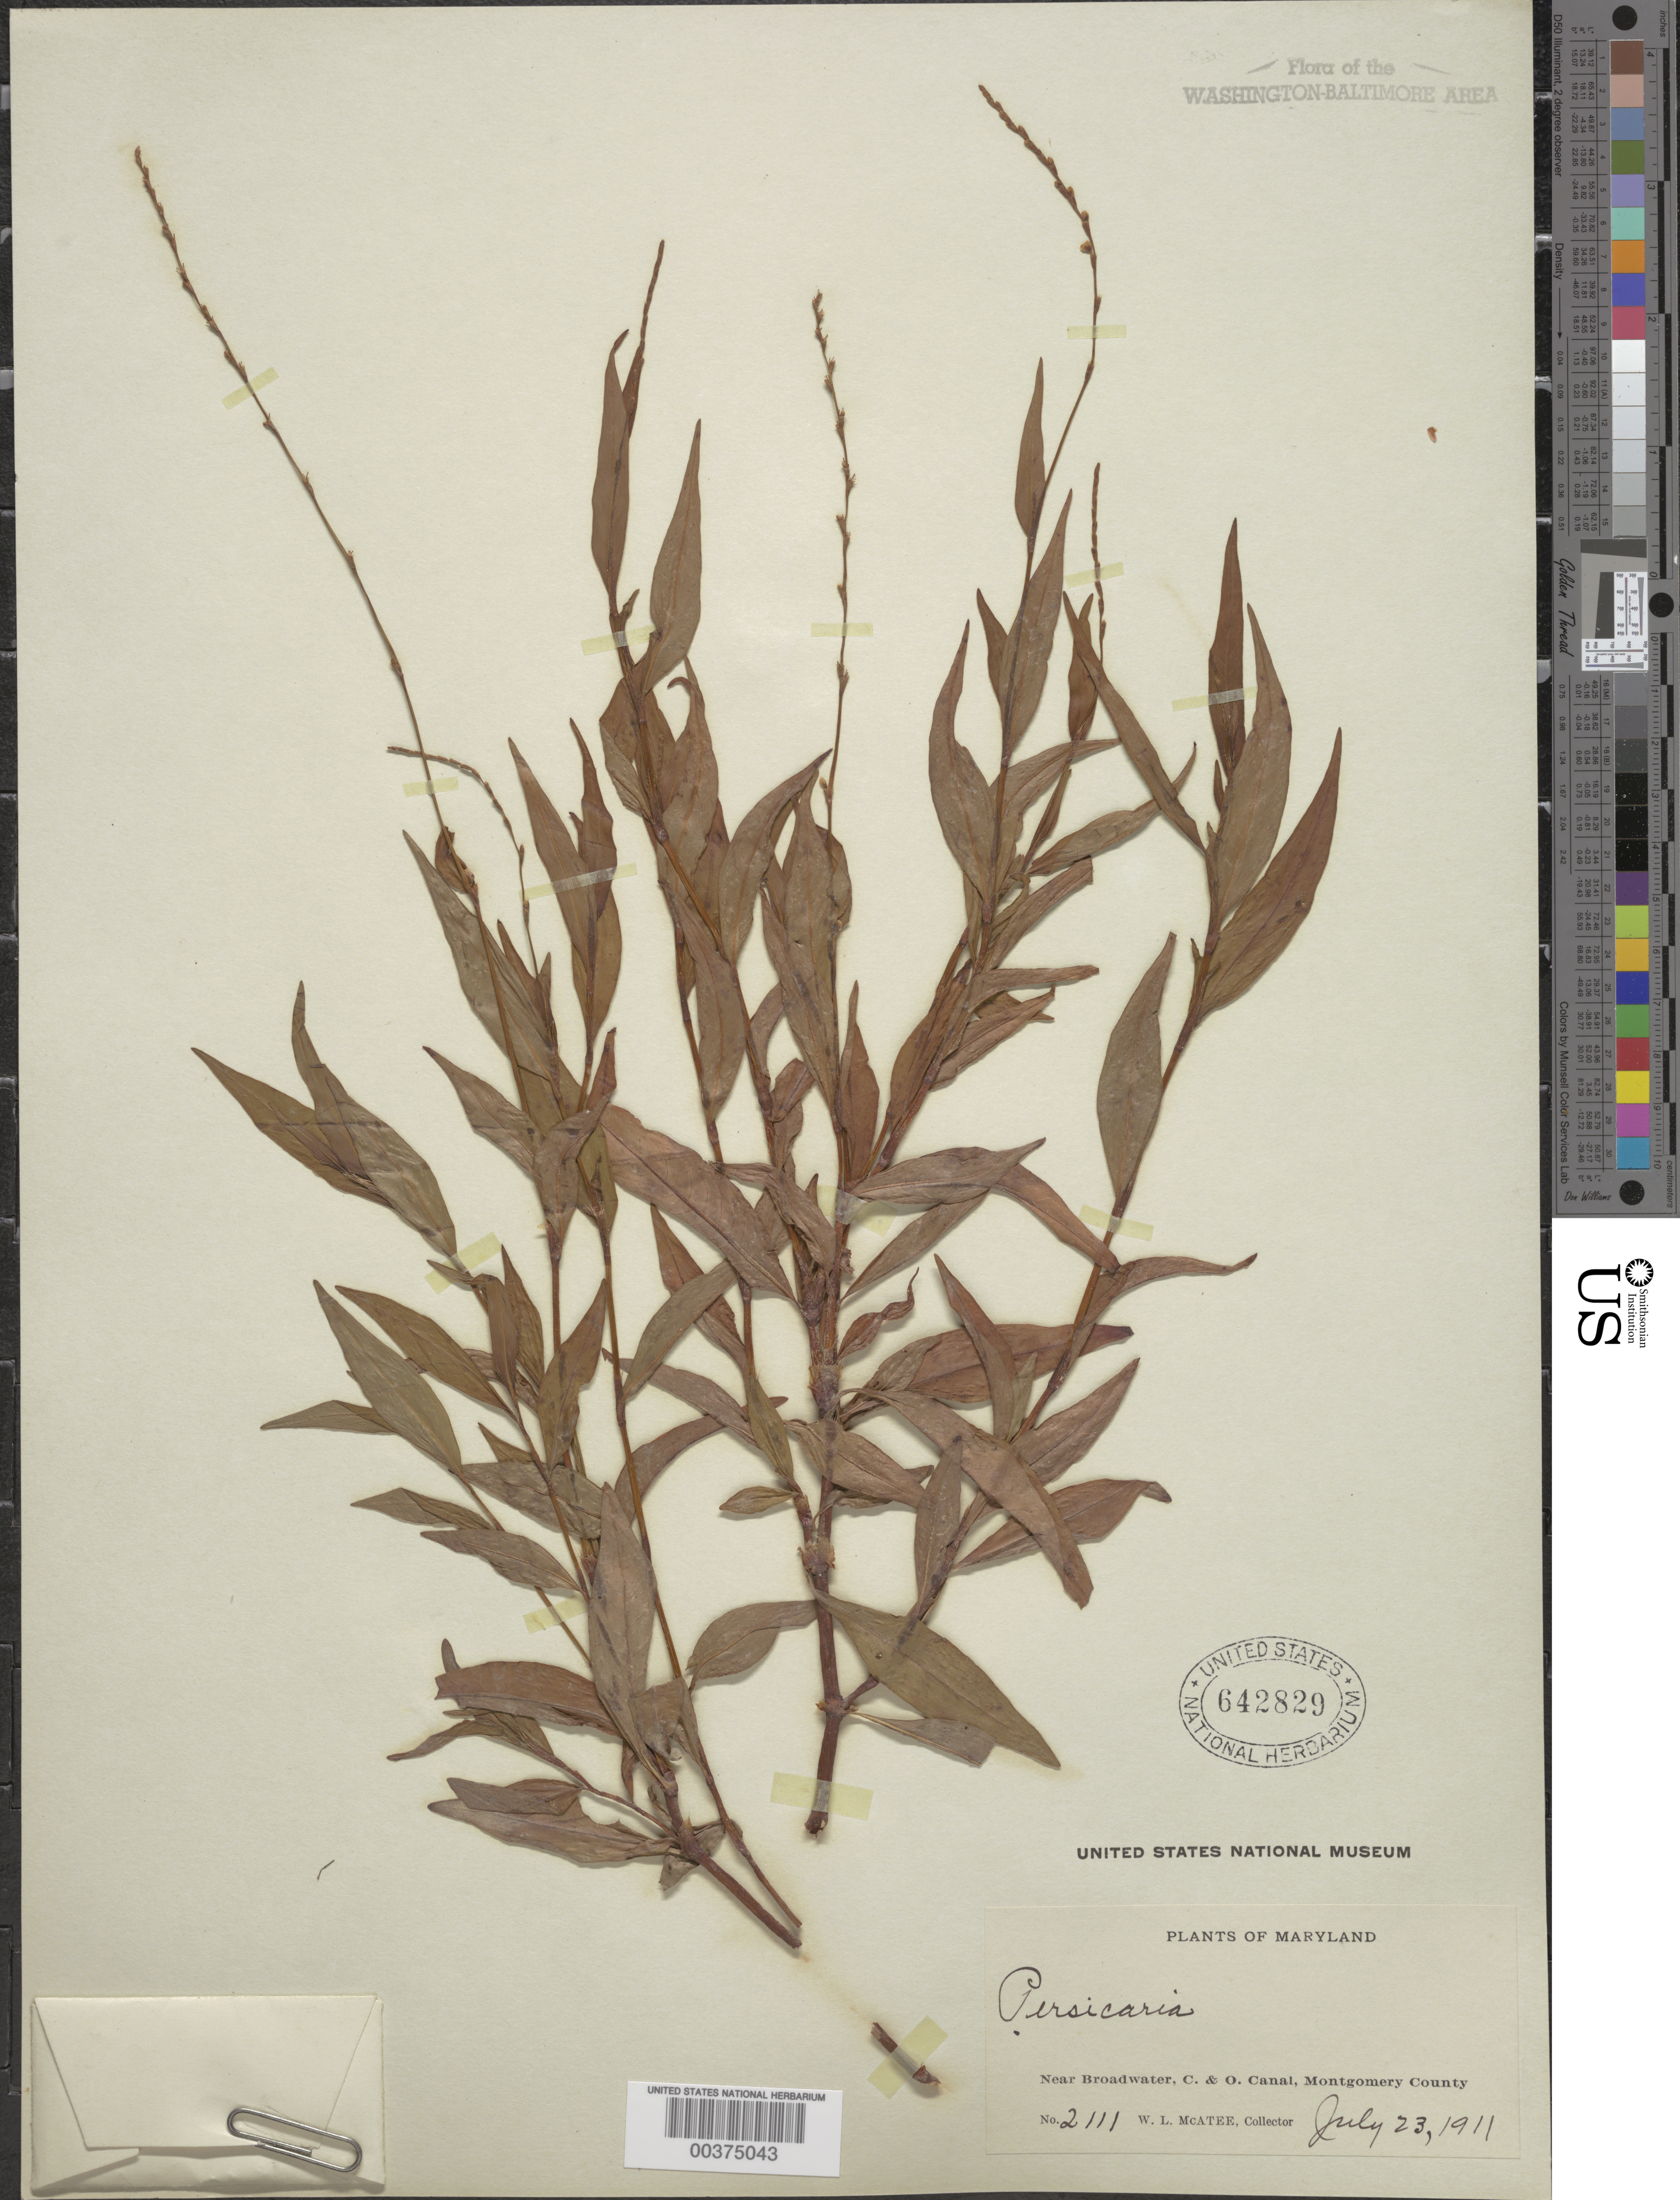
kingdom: Plantae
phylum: Tracheophyta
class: Magnoliopsida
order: Caryophyllales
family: Polygonaceae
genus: Persicaria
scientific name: Persicaria punctata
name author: (Elliott) Small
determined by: Atha, D. E.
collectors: W. McAtee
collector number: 2111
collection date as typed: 23 Jul 1911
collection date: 1911-07-23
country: United States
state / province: Maryland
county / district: Montgomery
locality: C. & O. Canal, Widewater vicinity C. and O. Canal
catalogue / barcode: US 642829